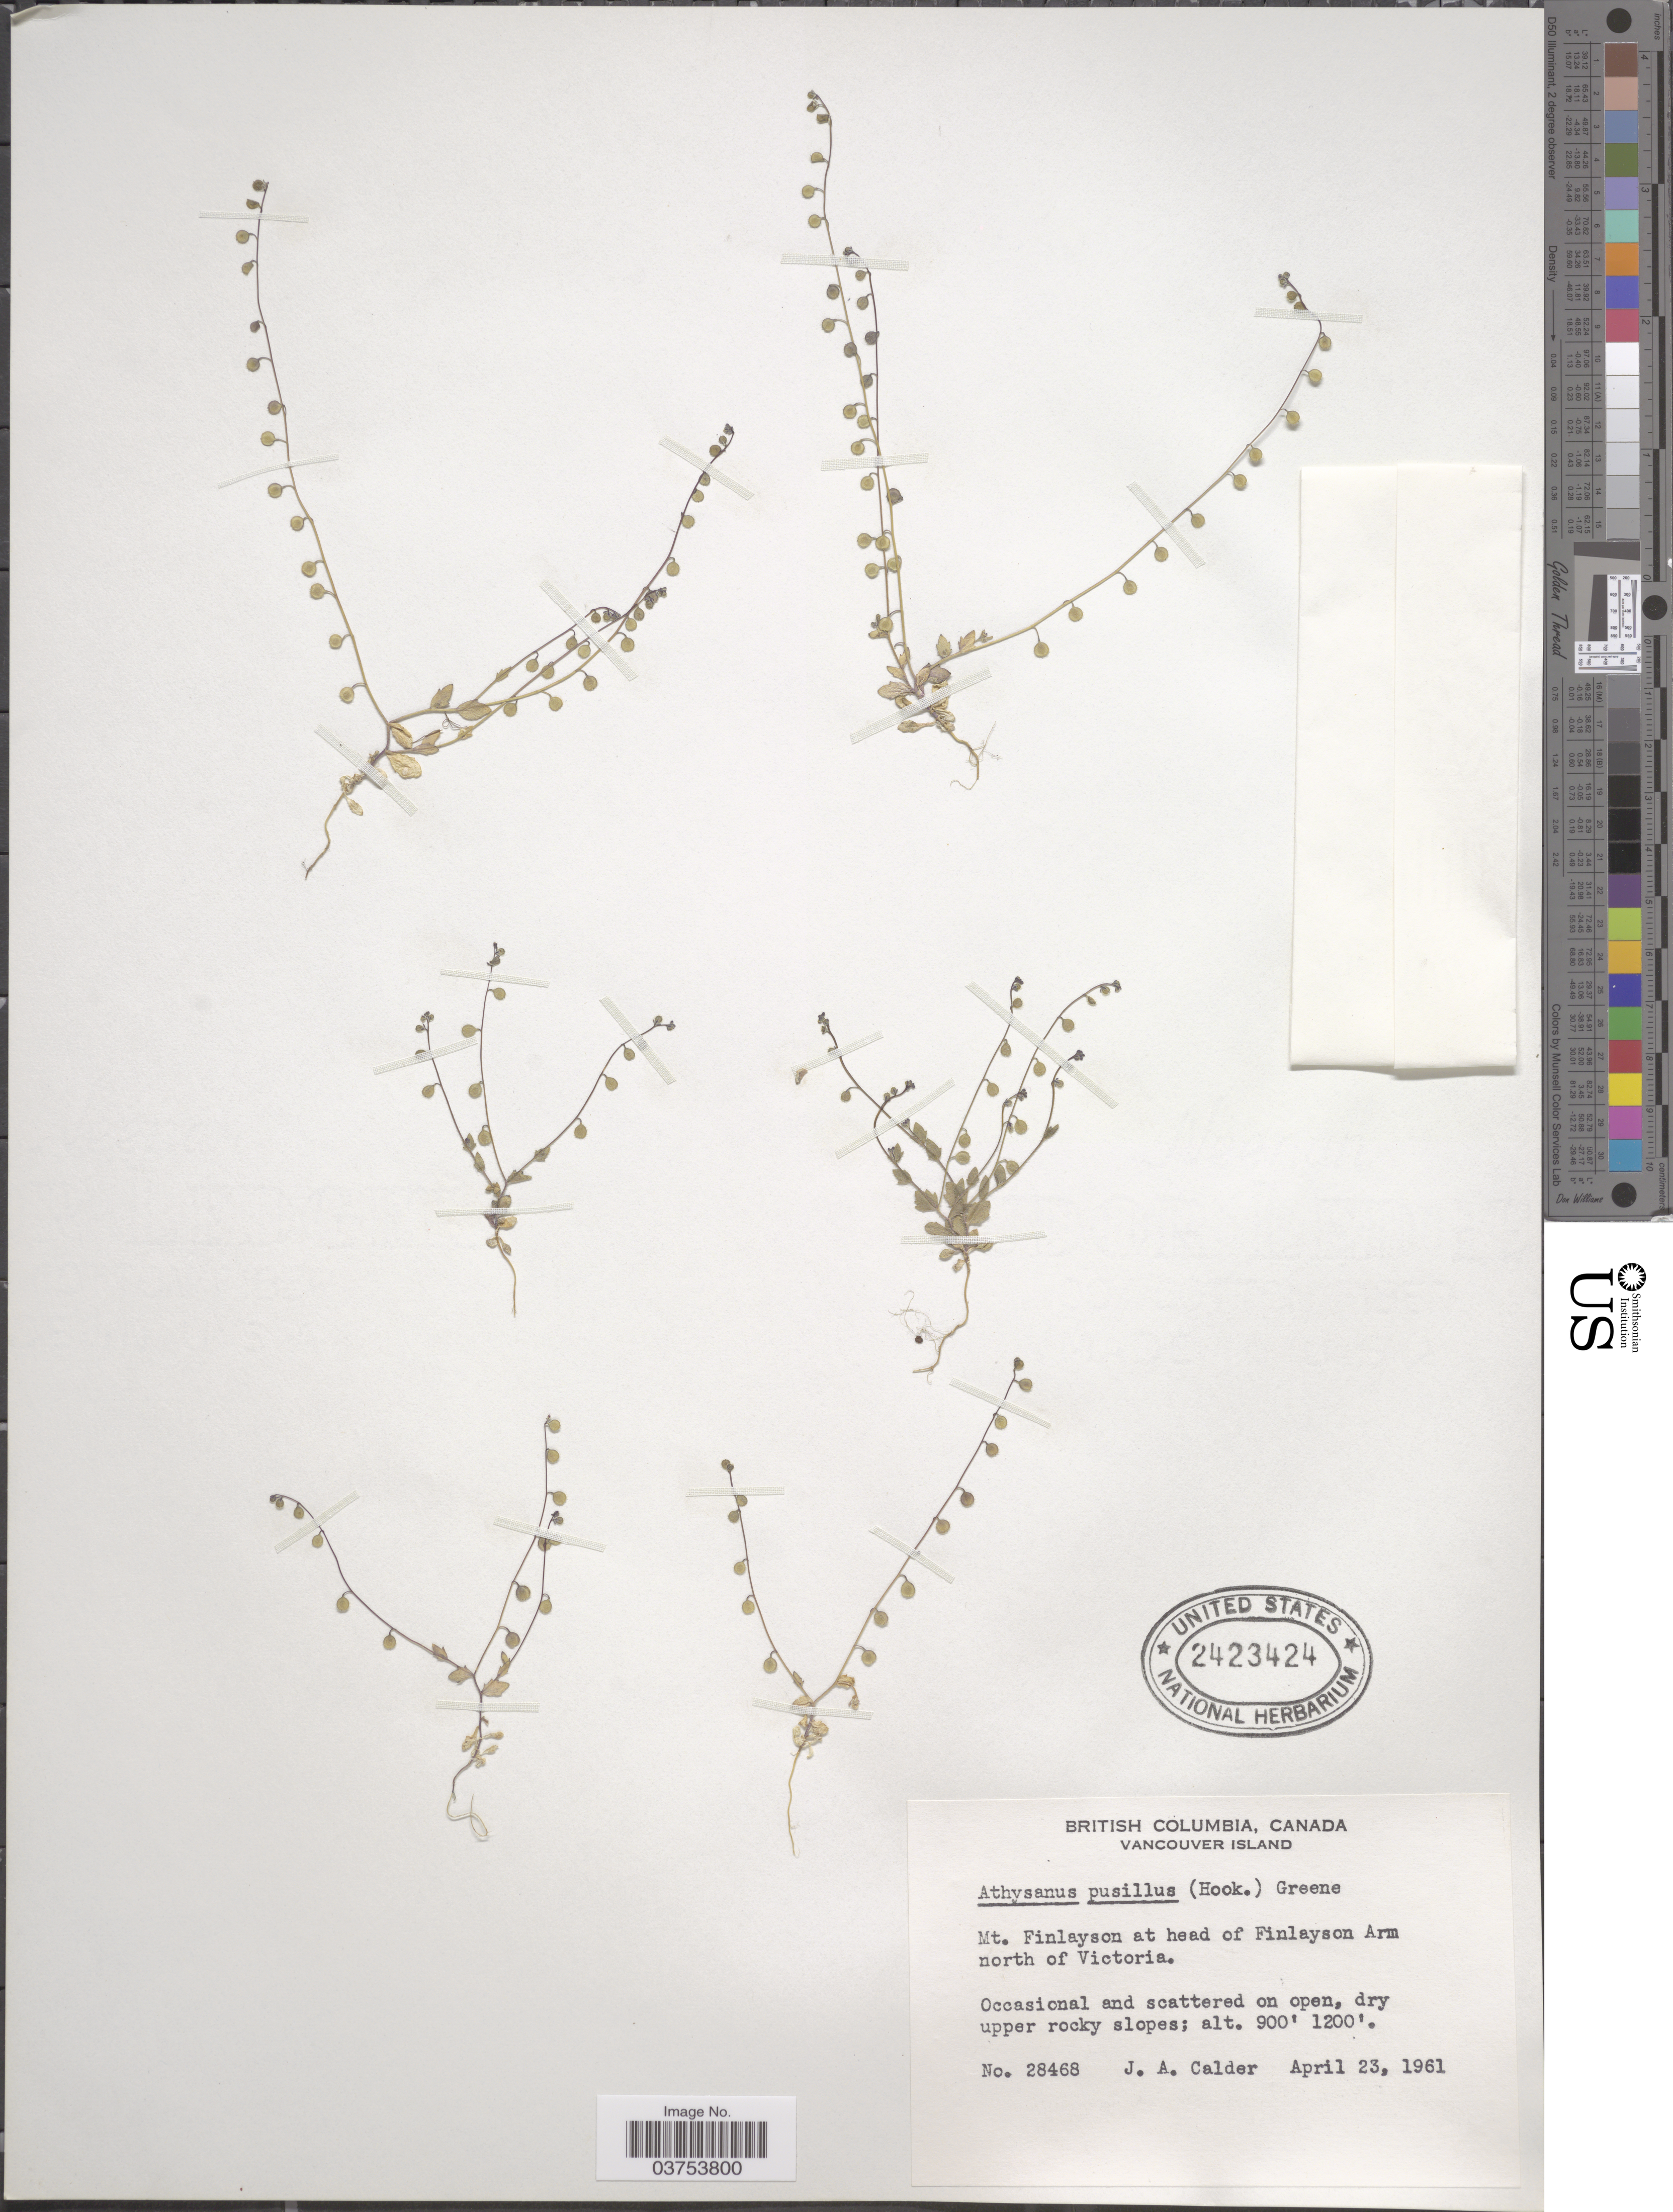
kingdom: Plantae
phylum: Tracheophyta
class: Magnoliopsida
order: Brassicales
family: Brassicaceae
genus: Athysanus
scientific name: Athysanus pusillus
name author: (Hook.) Greene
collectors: J. A. Calder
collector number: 28468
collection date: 1961-04-23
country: Canada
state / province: British Columbia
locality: Vancouver Island. Mt. Finlayson at head of Finlayson Arm north of Victoria.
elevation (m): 274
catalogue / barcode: US 2423424